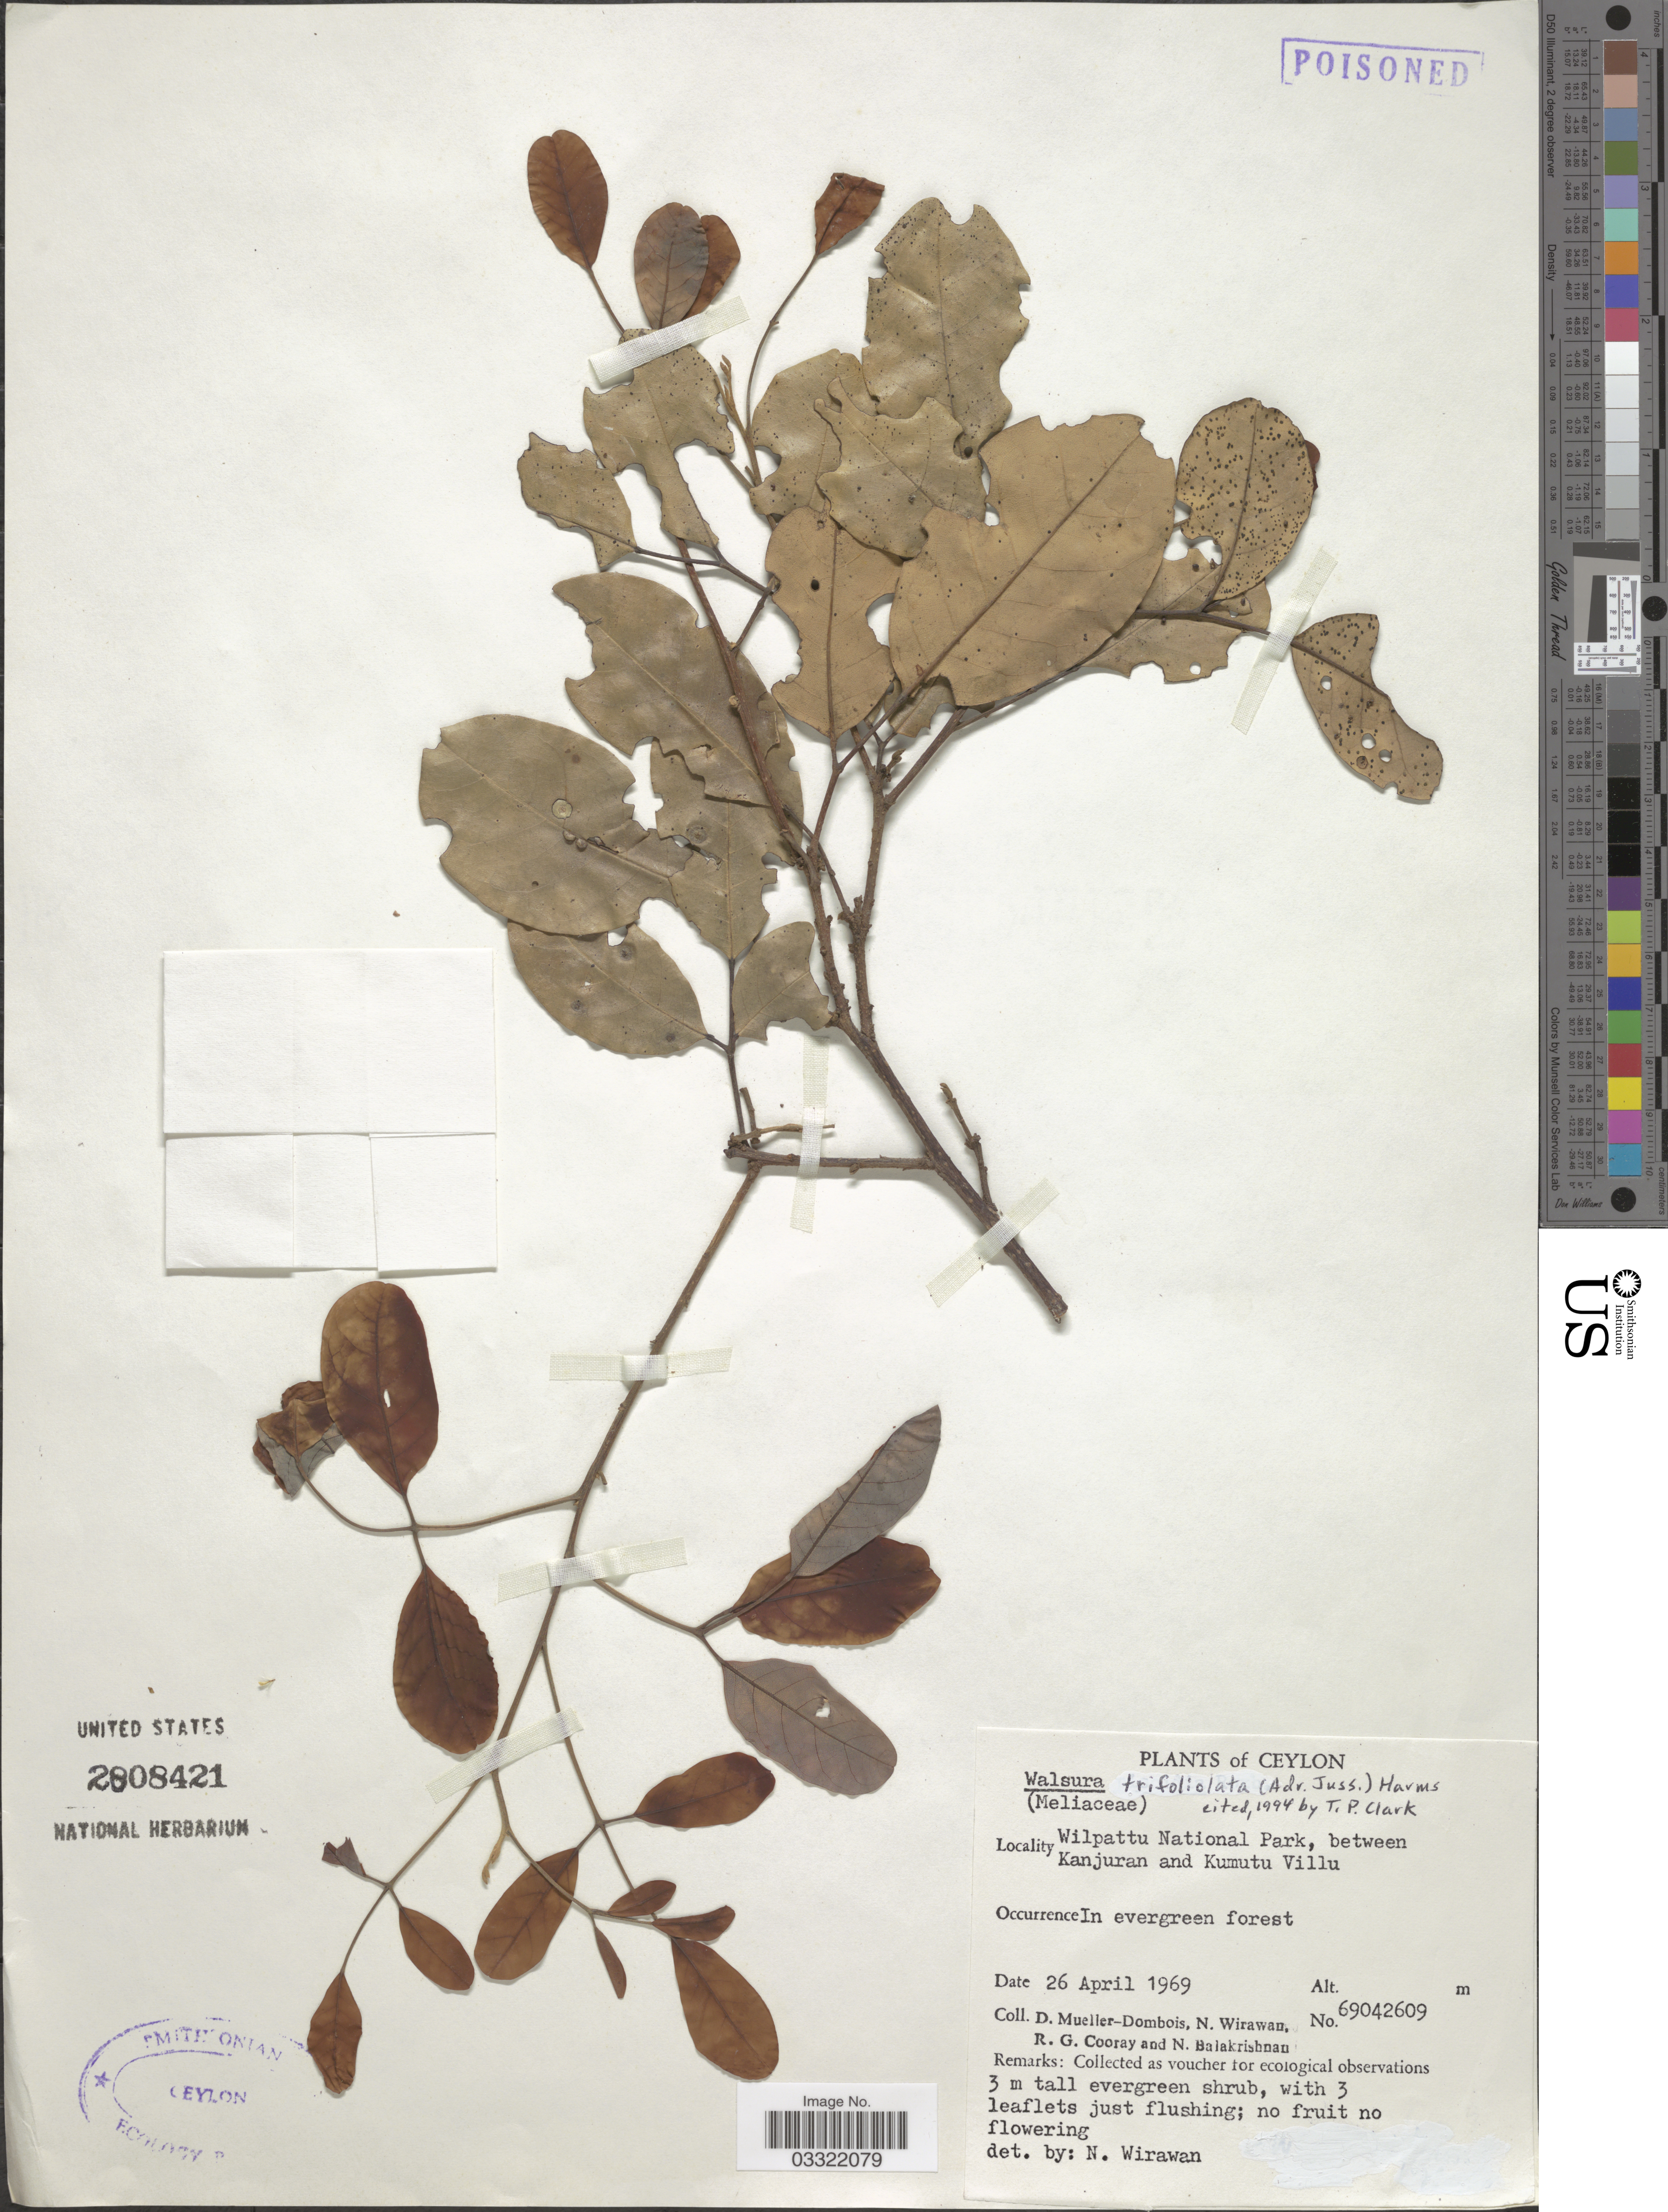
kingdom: Plantae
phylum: Tracheophyta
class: Magnoliopsida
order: Sapindales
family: Meliaceae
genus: Walsura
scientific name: Walsura trifoliolata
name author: (A. Juss.) Harms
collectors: D. Mueller-Dombois, N. Wirawan, R. Cooray & N. Balakrishnan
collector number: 69042609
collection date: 1969-04-26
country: Sri Lanka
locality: Ceylon, Wilpattu National Park, between Kanjuran and Kumutu Villu.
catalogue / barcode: US 2808421